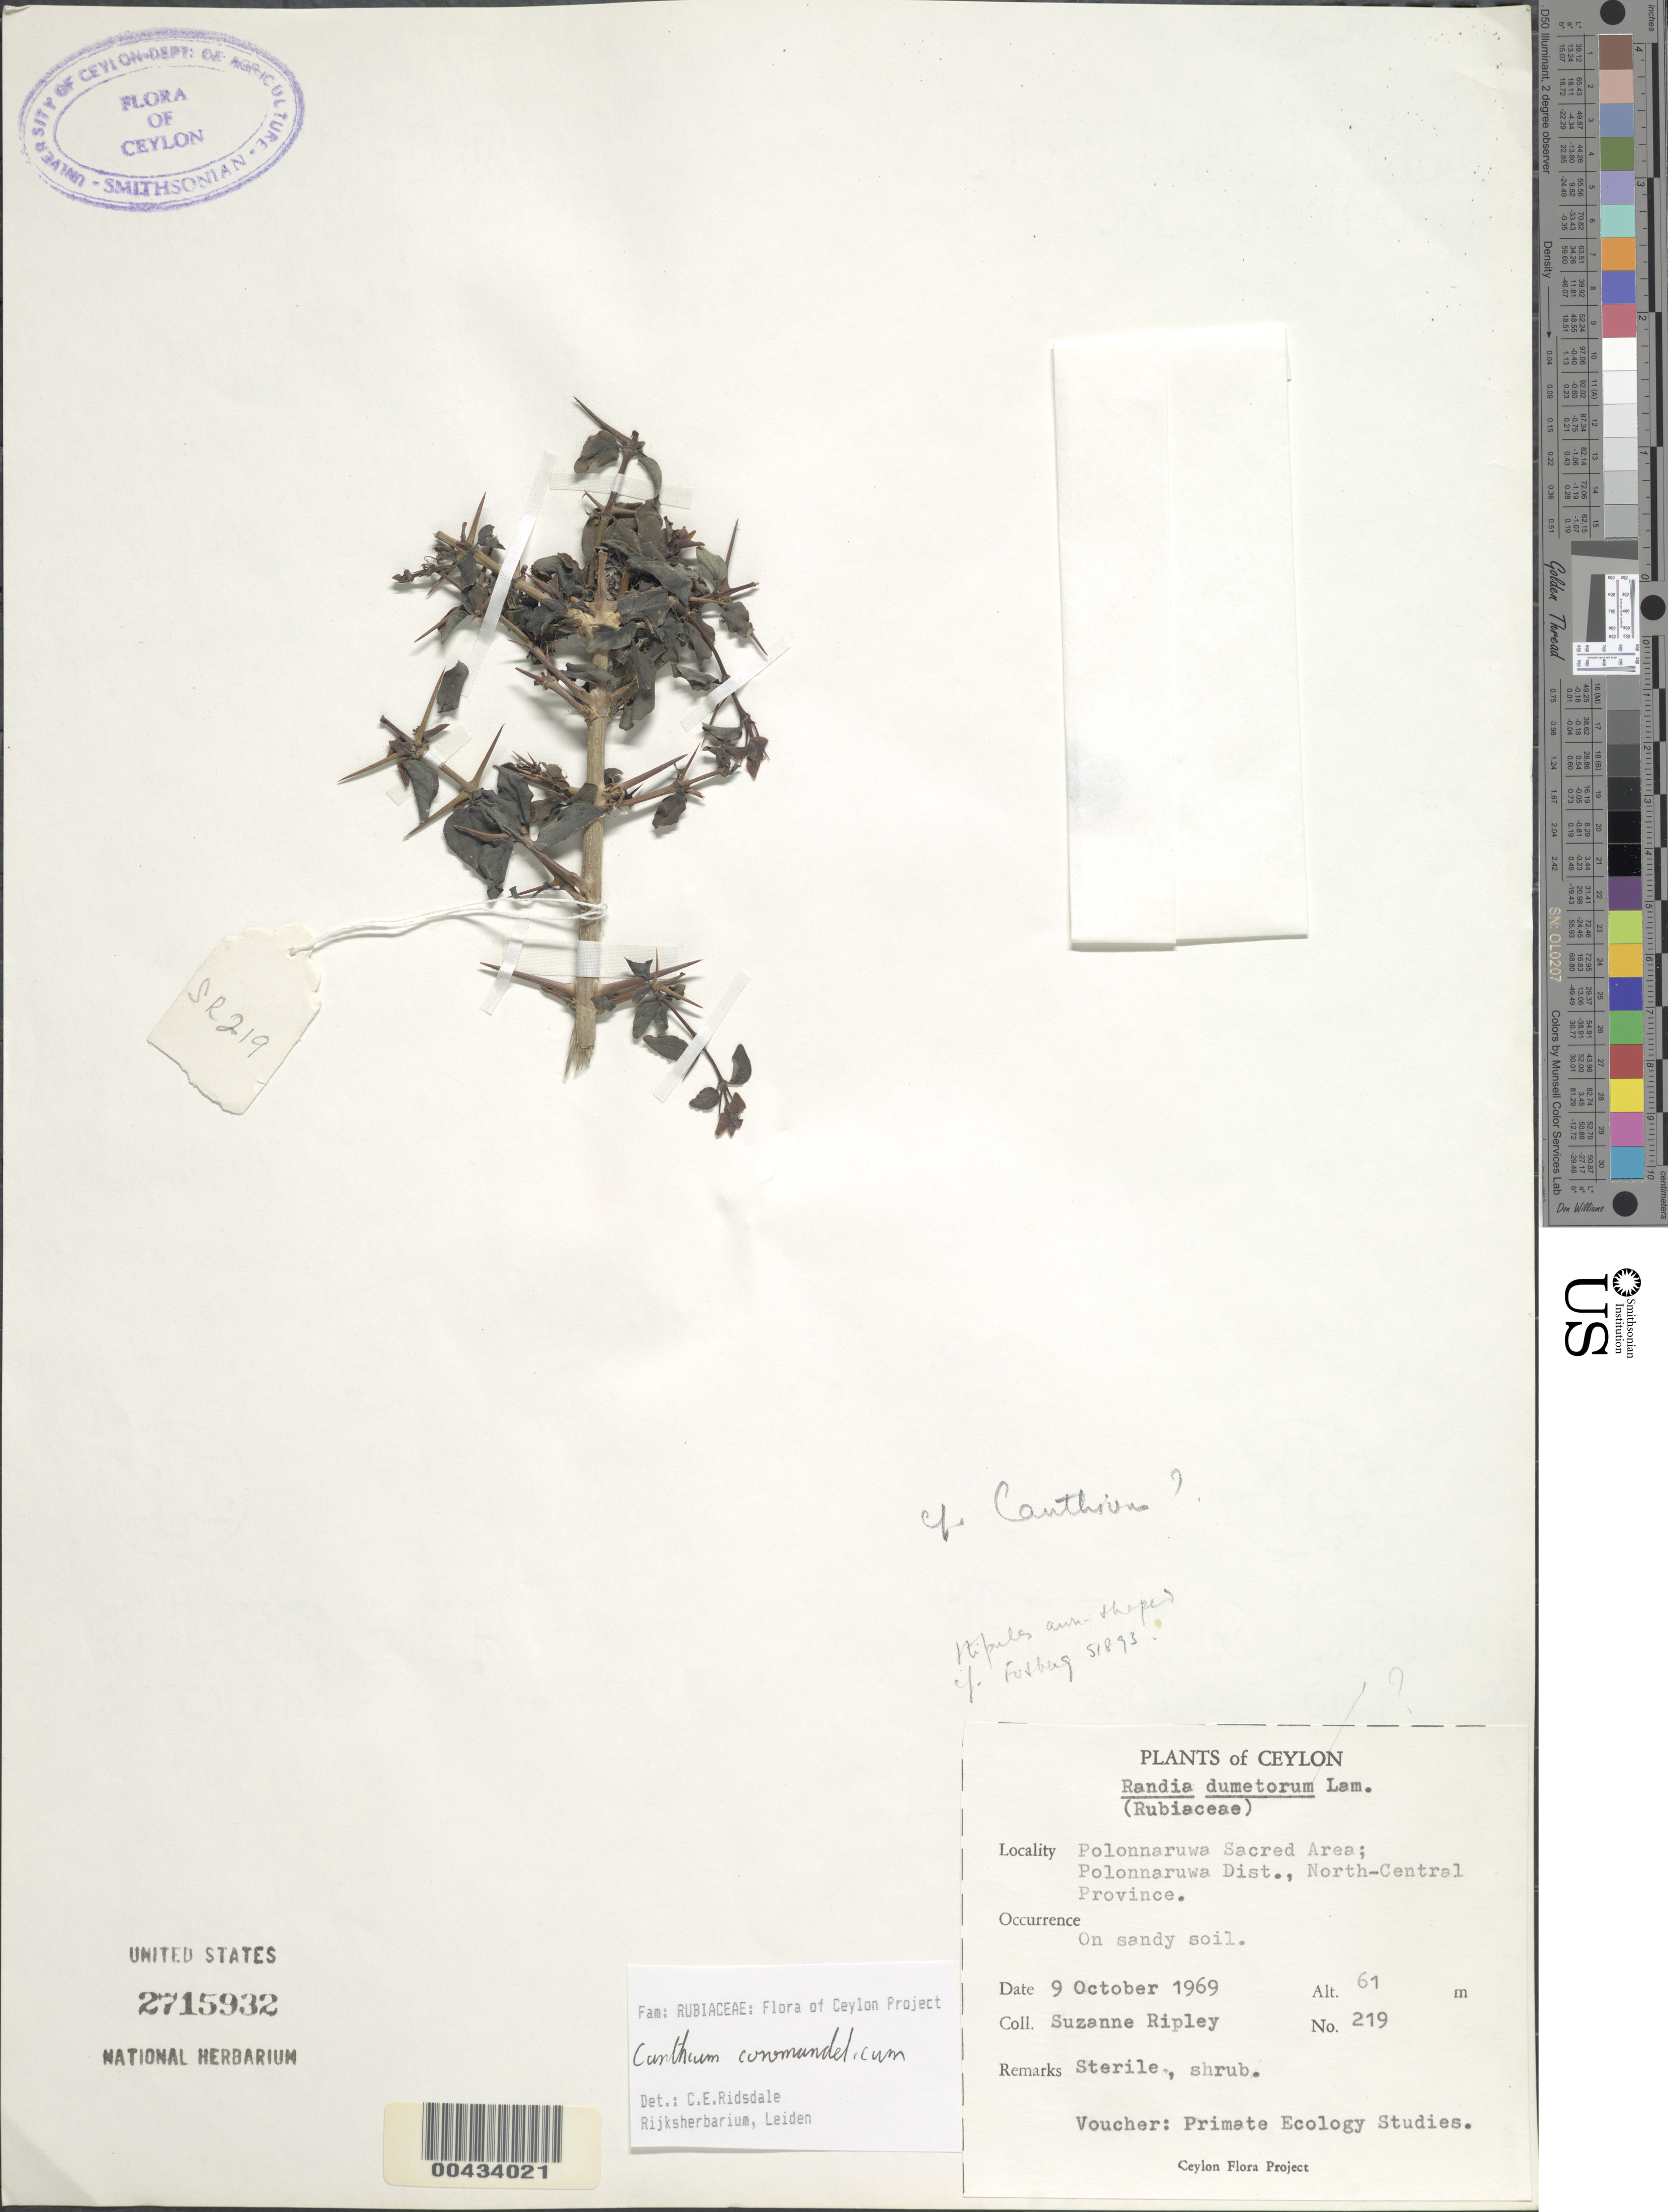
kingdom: Plantae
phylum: Tracheophyta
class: Magnoliopsida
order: Gentianales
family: Rubiaceae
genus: Canthium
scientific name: Canthium coromandelicum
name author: (Burm. f.) Alston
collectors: S. Ripley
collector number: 219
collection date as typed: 09 Oct 1969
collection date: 1969-10-09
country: Sri Lanka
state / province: North Central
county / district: Polonnaruwa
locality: Polonnaruwa Sacred Area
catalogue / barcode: US 2715932